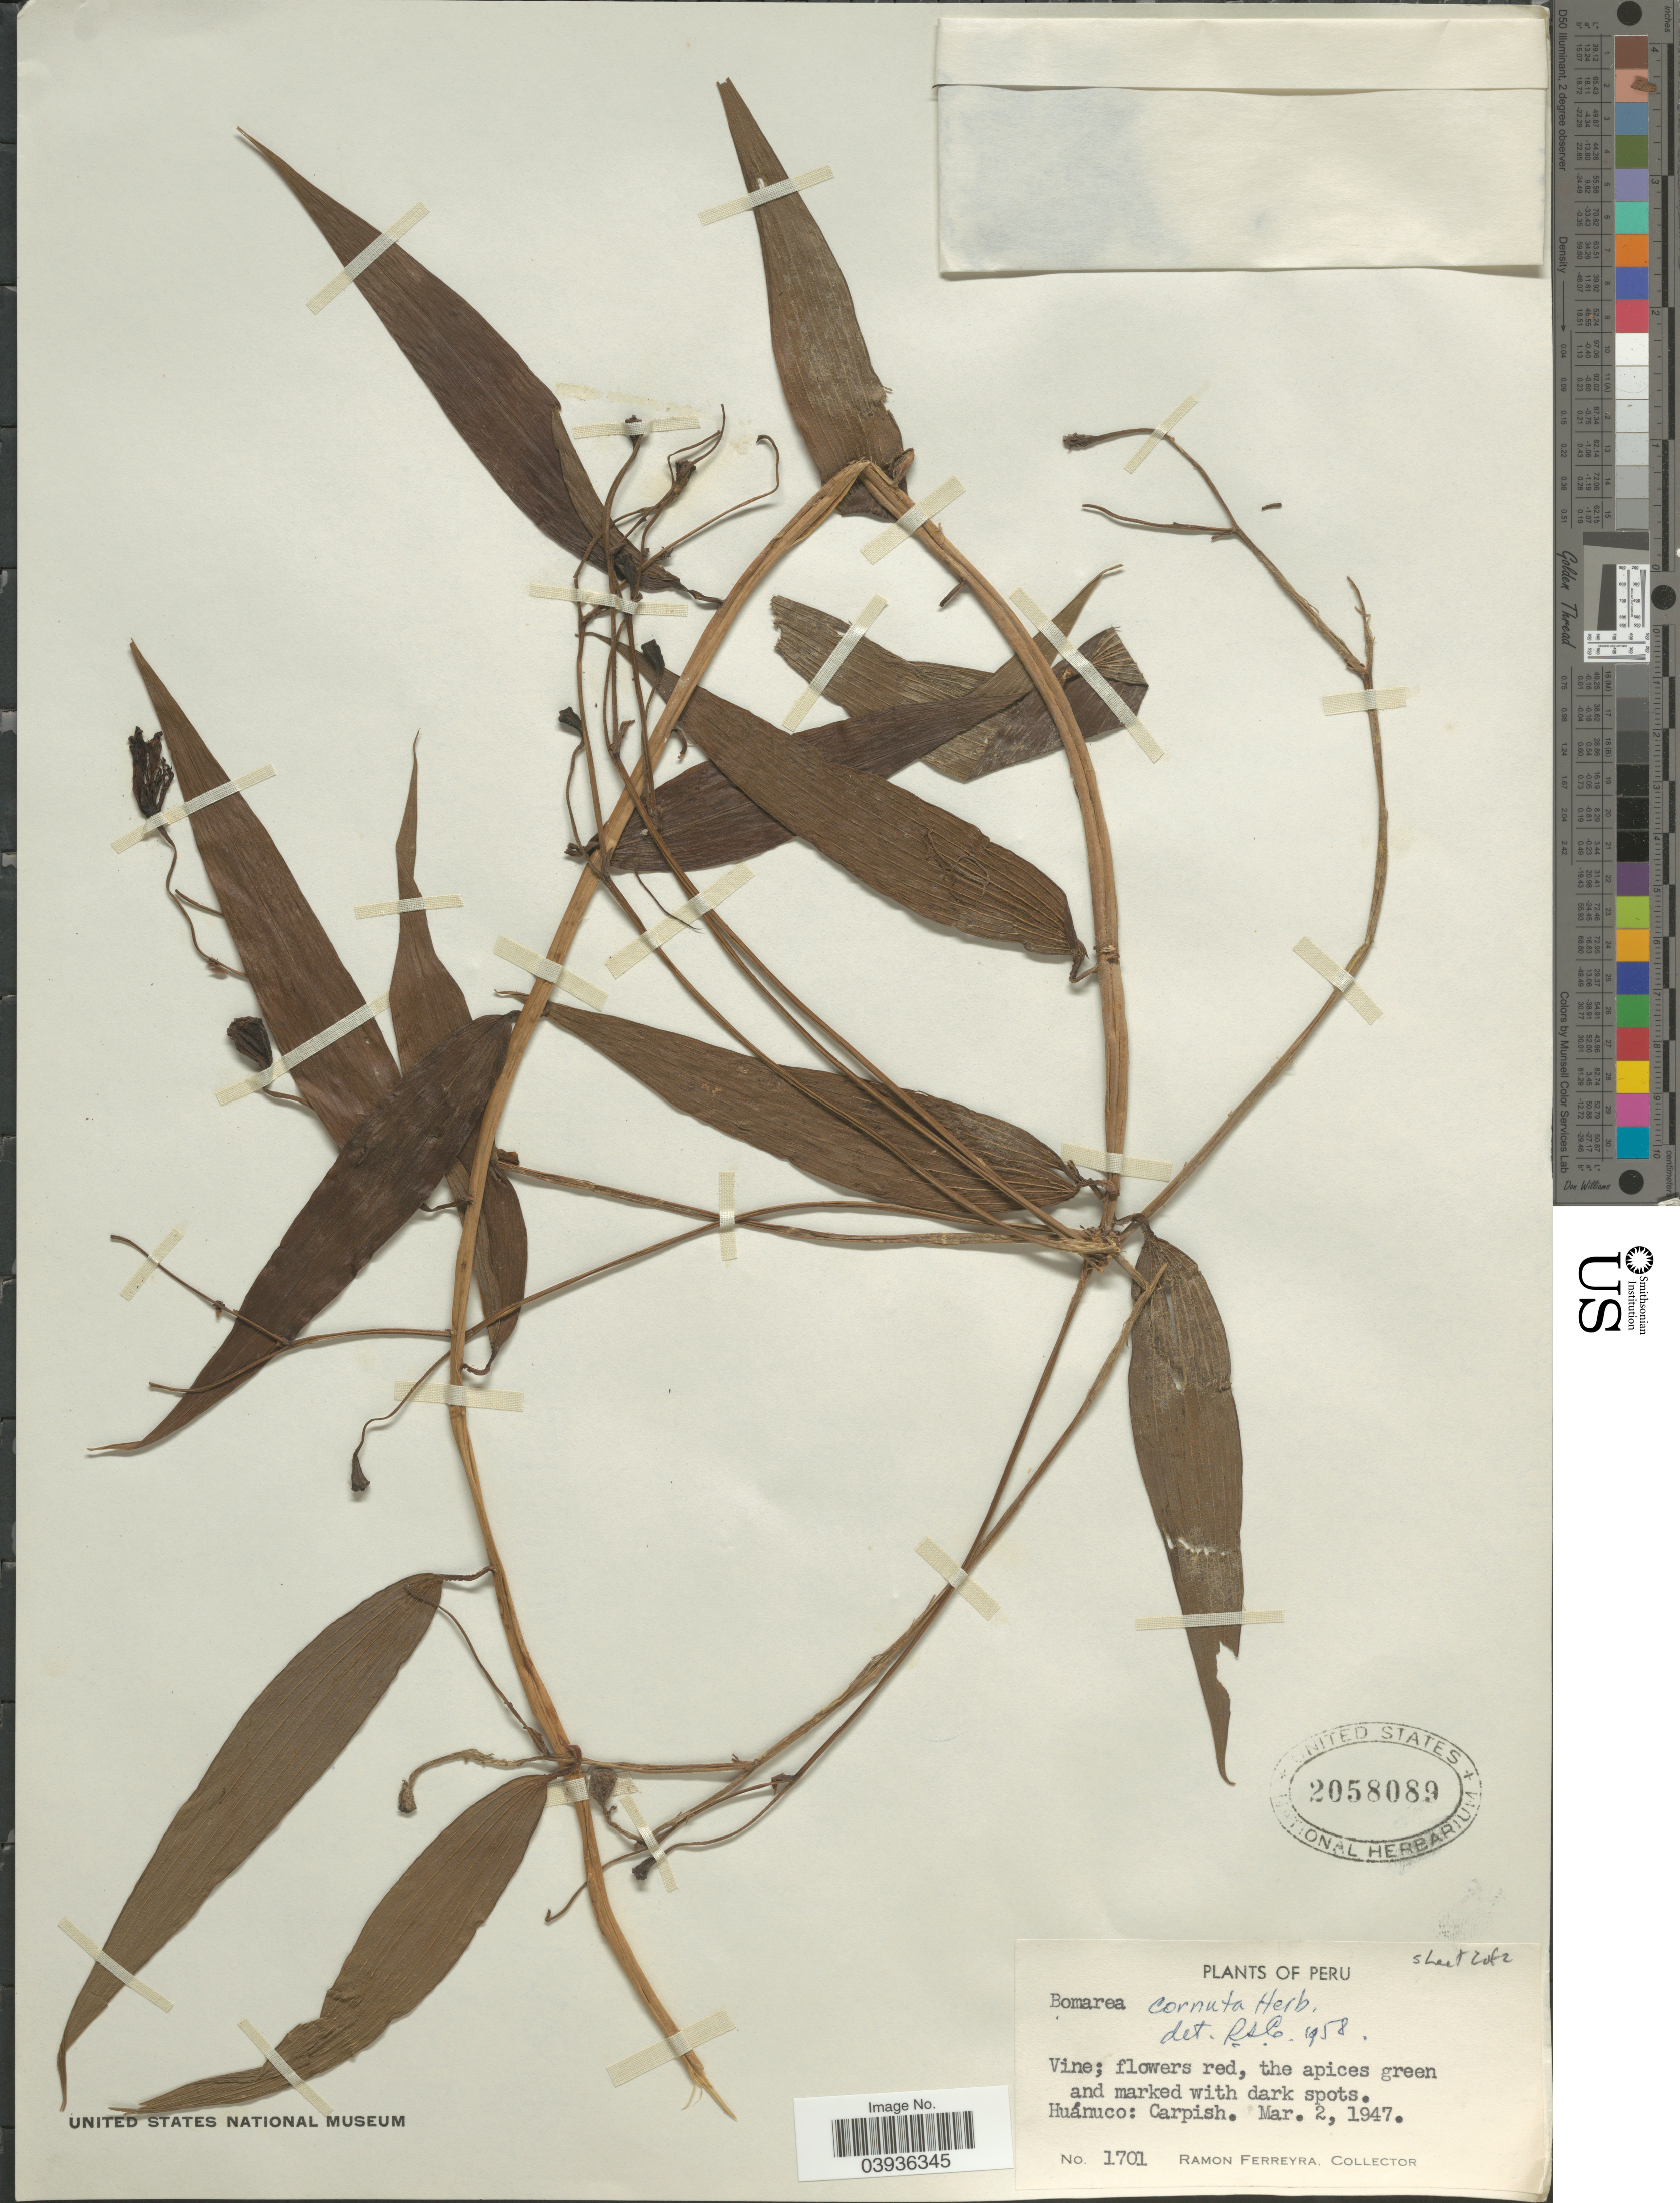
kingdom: Plantae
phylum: Tracheophyta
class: Liliopsida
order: Liliales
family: Alstroemeriaceae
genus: Bomarea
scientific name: Bomarea cornuta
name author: Herb.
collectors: R. A. Ferreyra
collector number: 1701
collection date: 1947-03-02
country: Peru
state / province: Huánuco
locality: Carpish.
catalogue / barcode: US 2058089